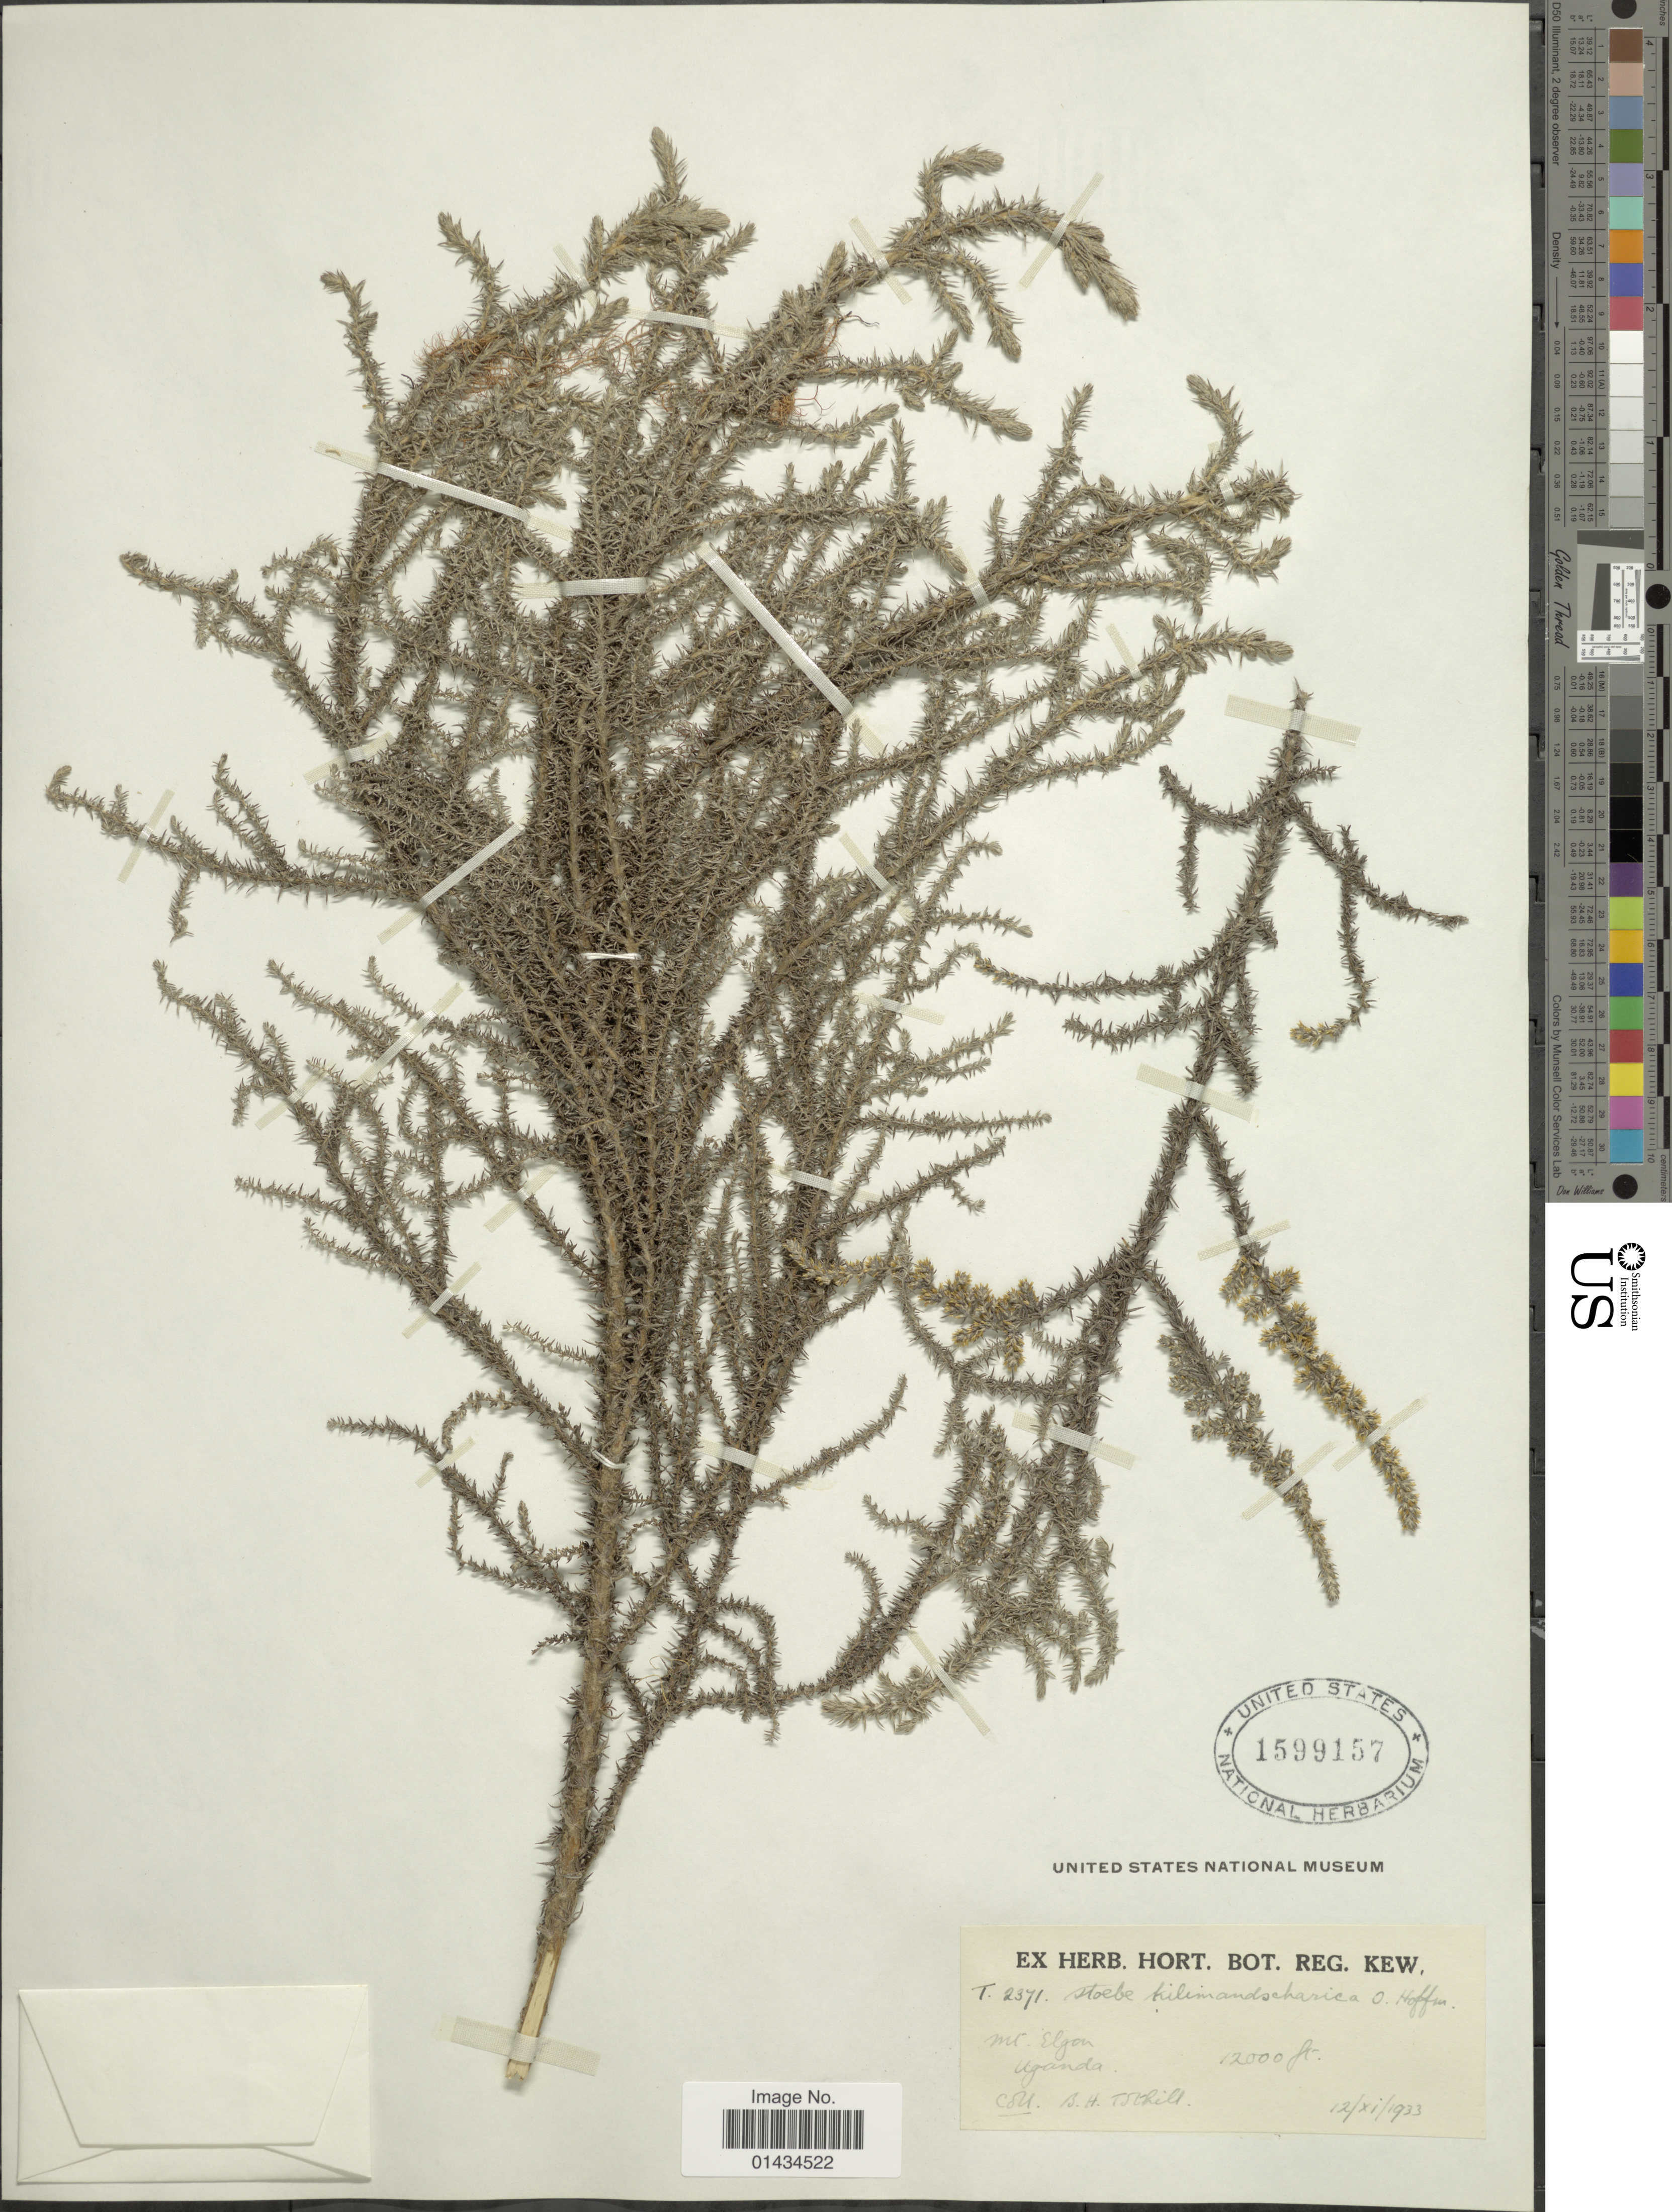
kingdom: Plantae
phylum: Tracheophyta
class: Magnoliopsida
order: Asterales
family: Asteraceae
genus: Stoebe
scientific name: Stoebe kilimandscharica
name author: O. Hoffm.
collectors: B. Tothill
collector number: T2371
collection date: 1933-11-12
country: Uganda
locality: Mt. Elgon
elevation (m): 3658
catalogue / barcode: US 1599157